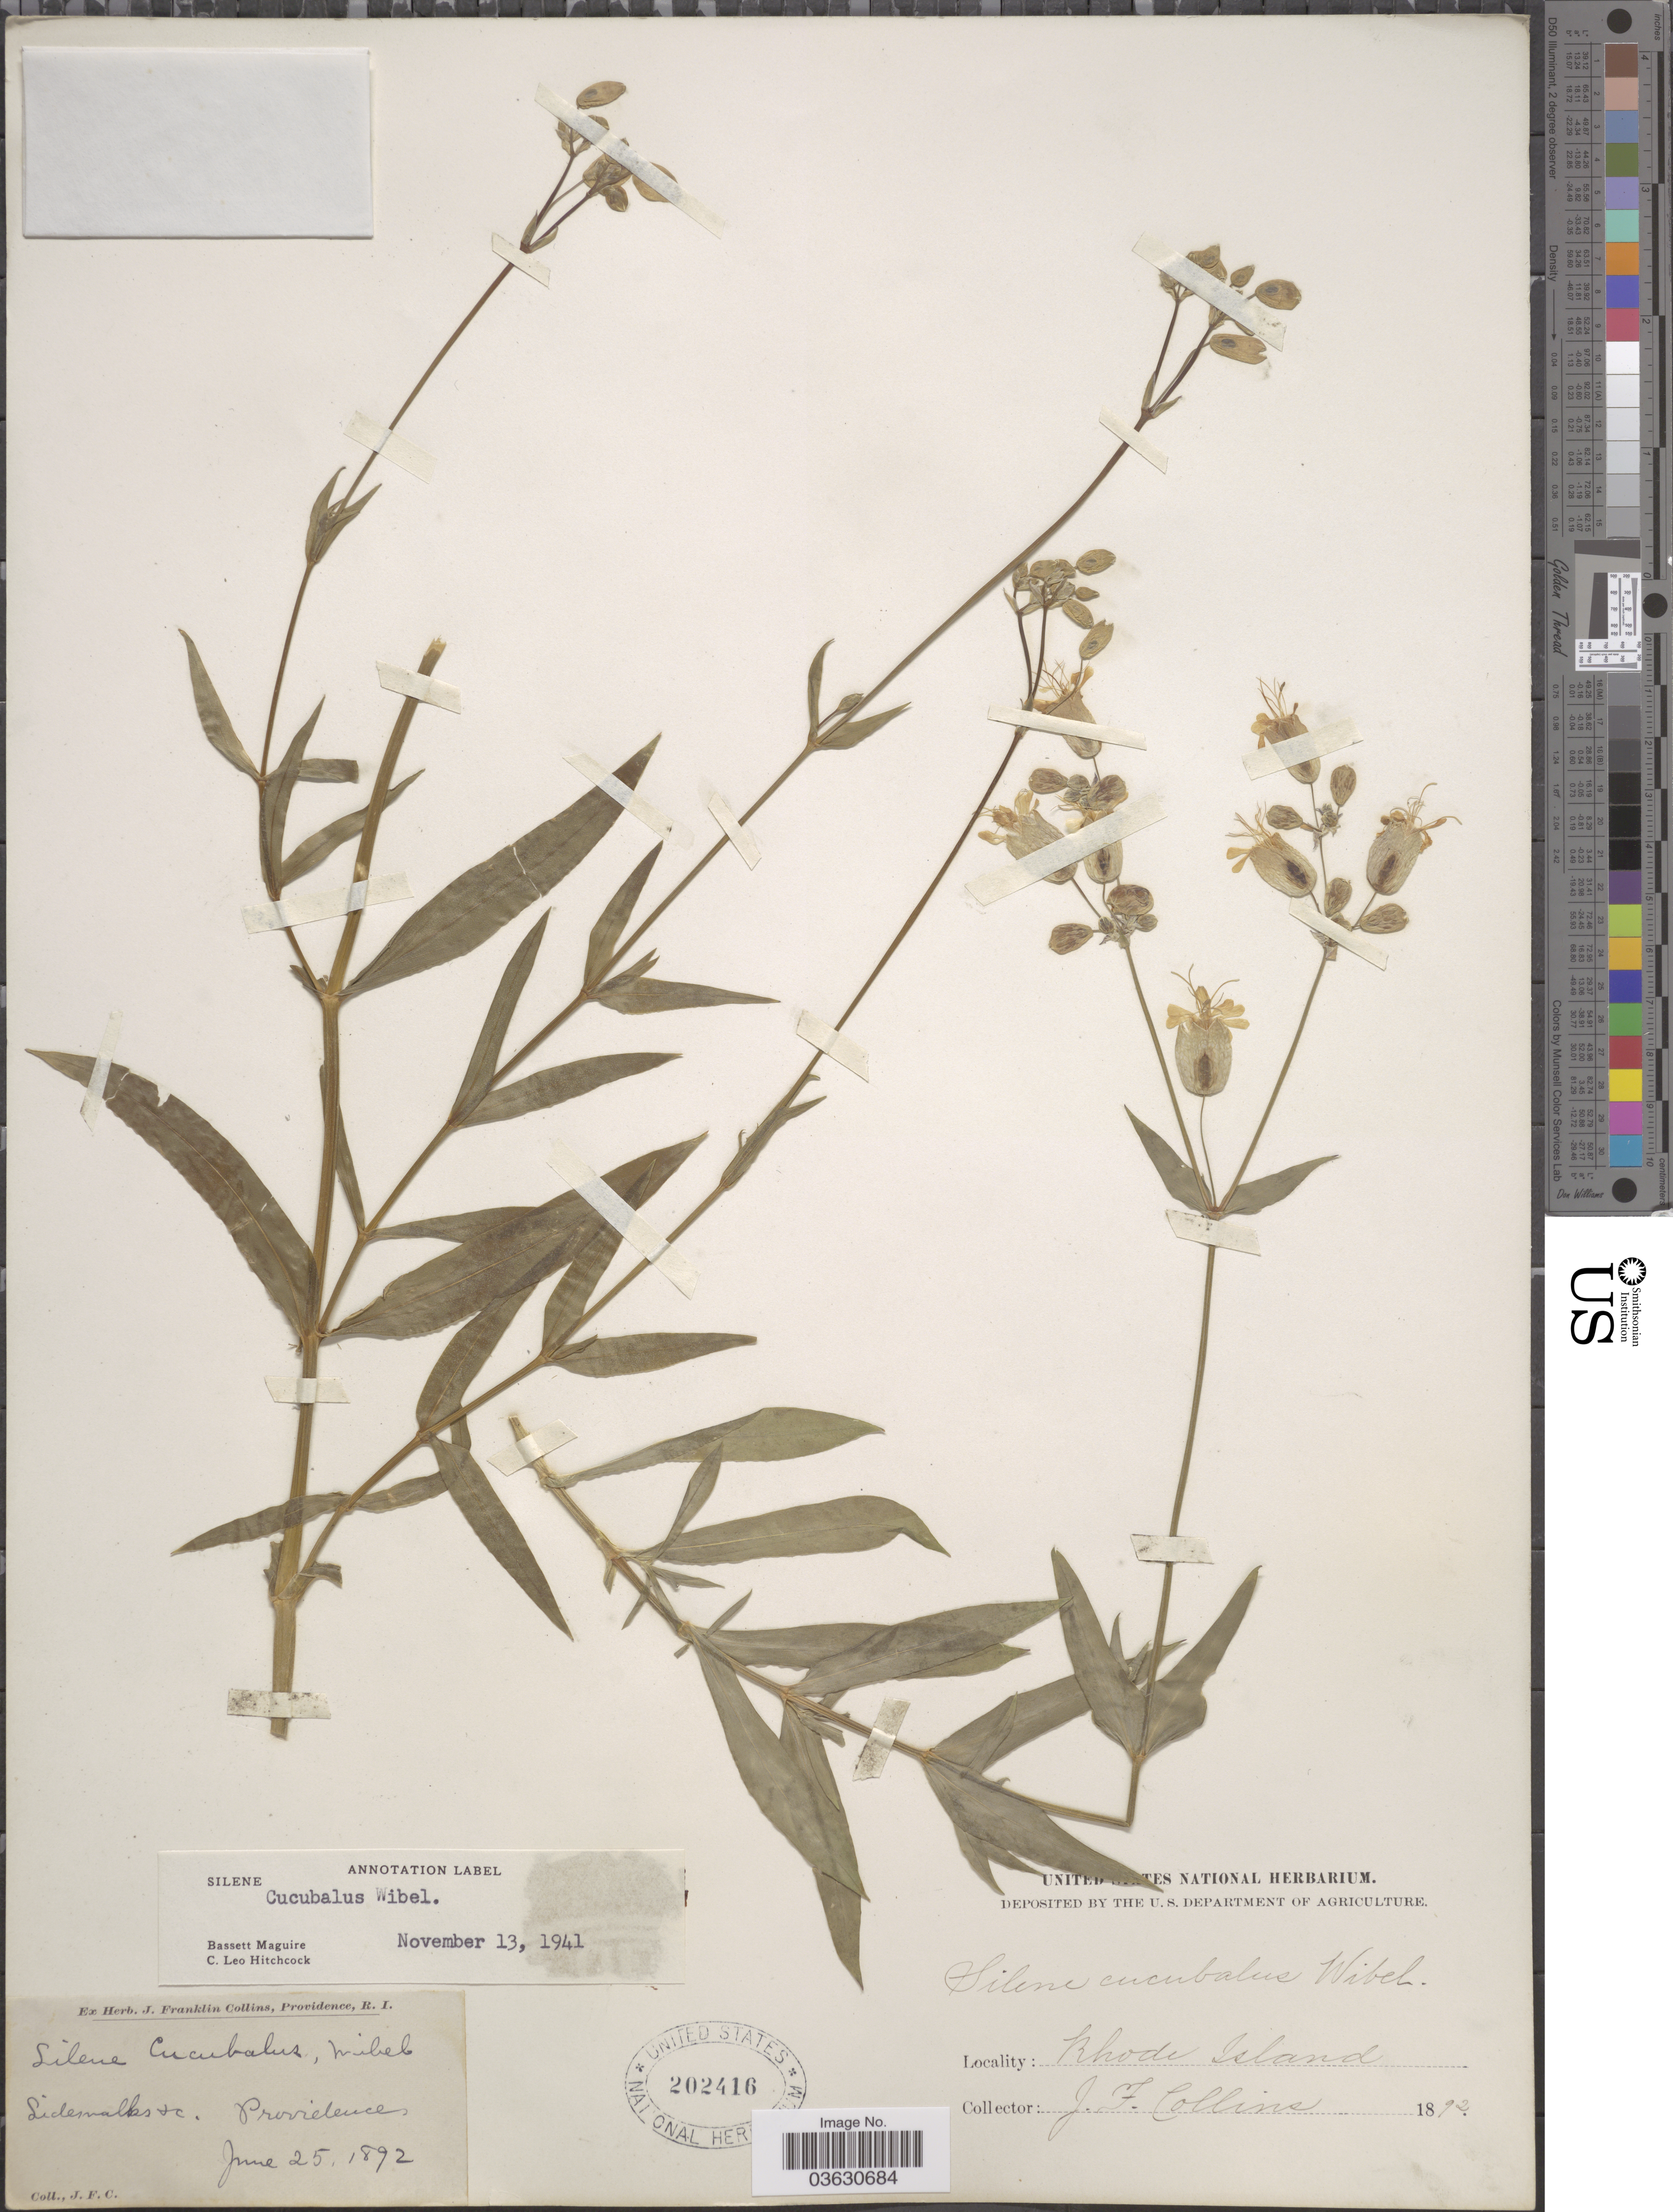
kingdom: Plantae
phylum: Tracheophyta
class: Magnoliopsida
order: Caryophyllales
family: Caryophyllaceae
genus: Silene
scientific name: Silene cucubalus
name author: L.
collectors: J. Collins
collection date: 1892-06-25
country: United States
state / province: Rhode Island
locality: Sidewalks in Providence.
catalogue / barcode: US 202416